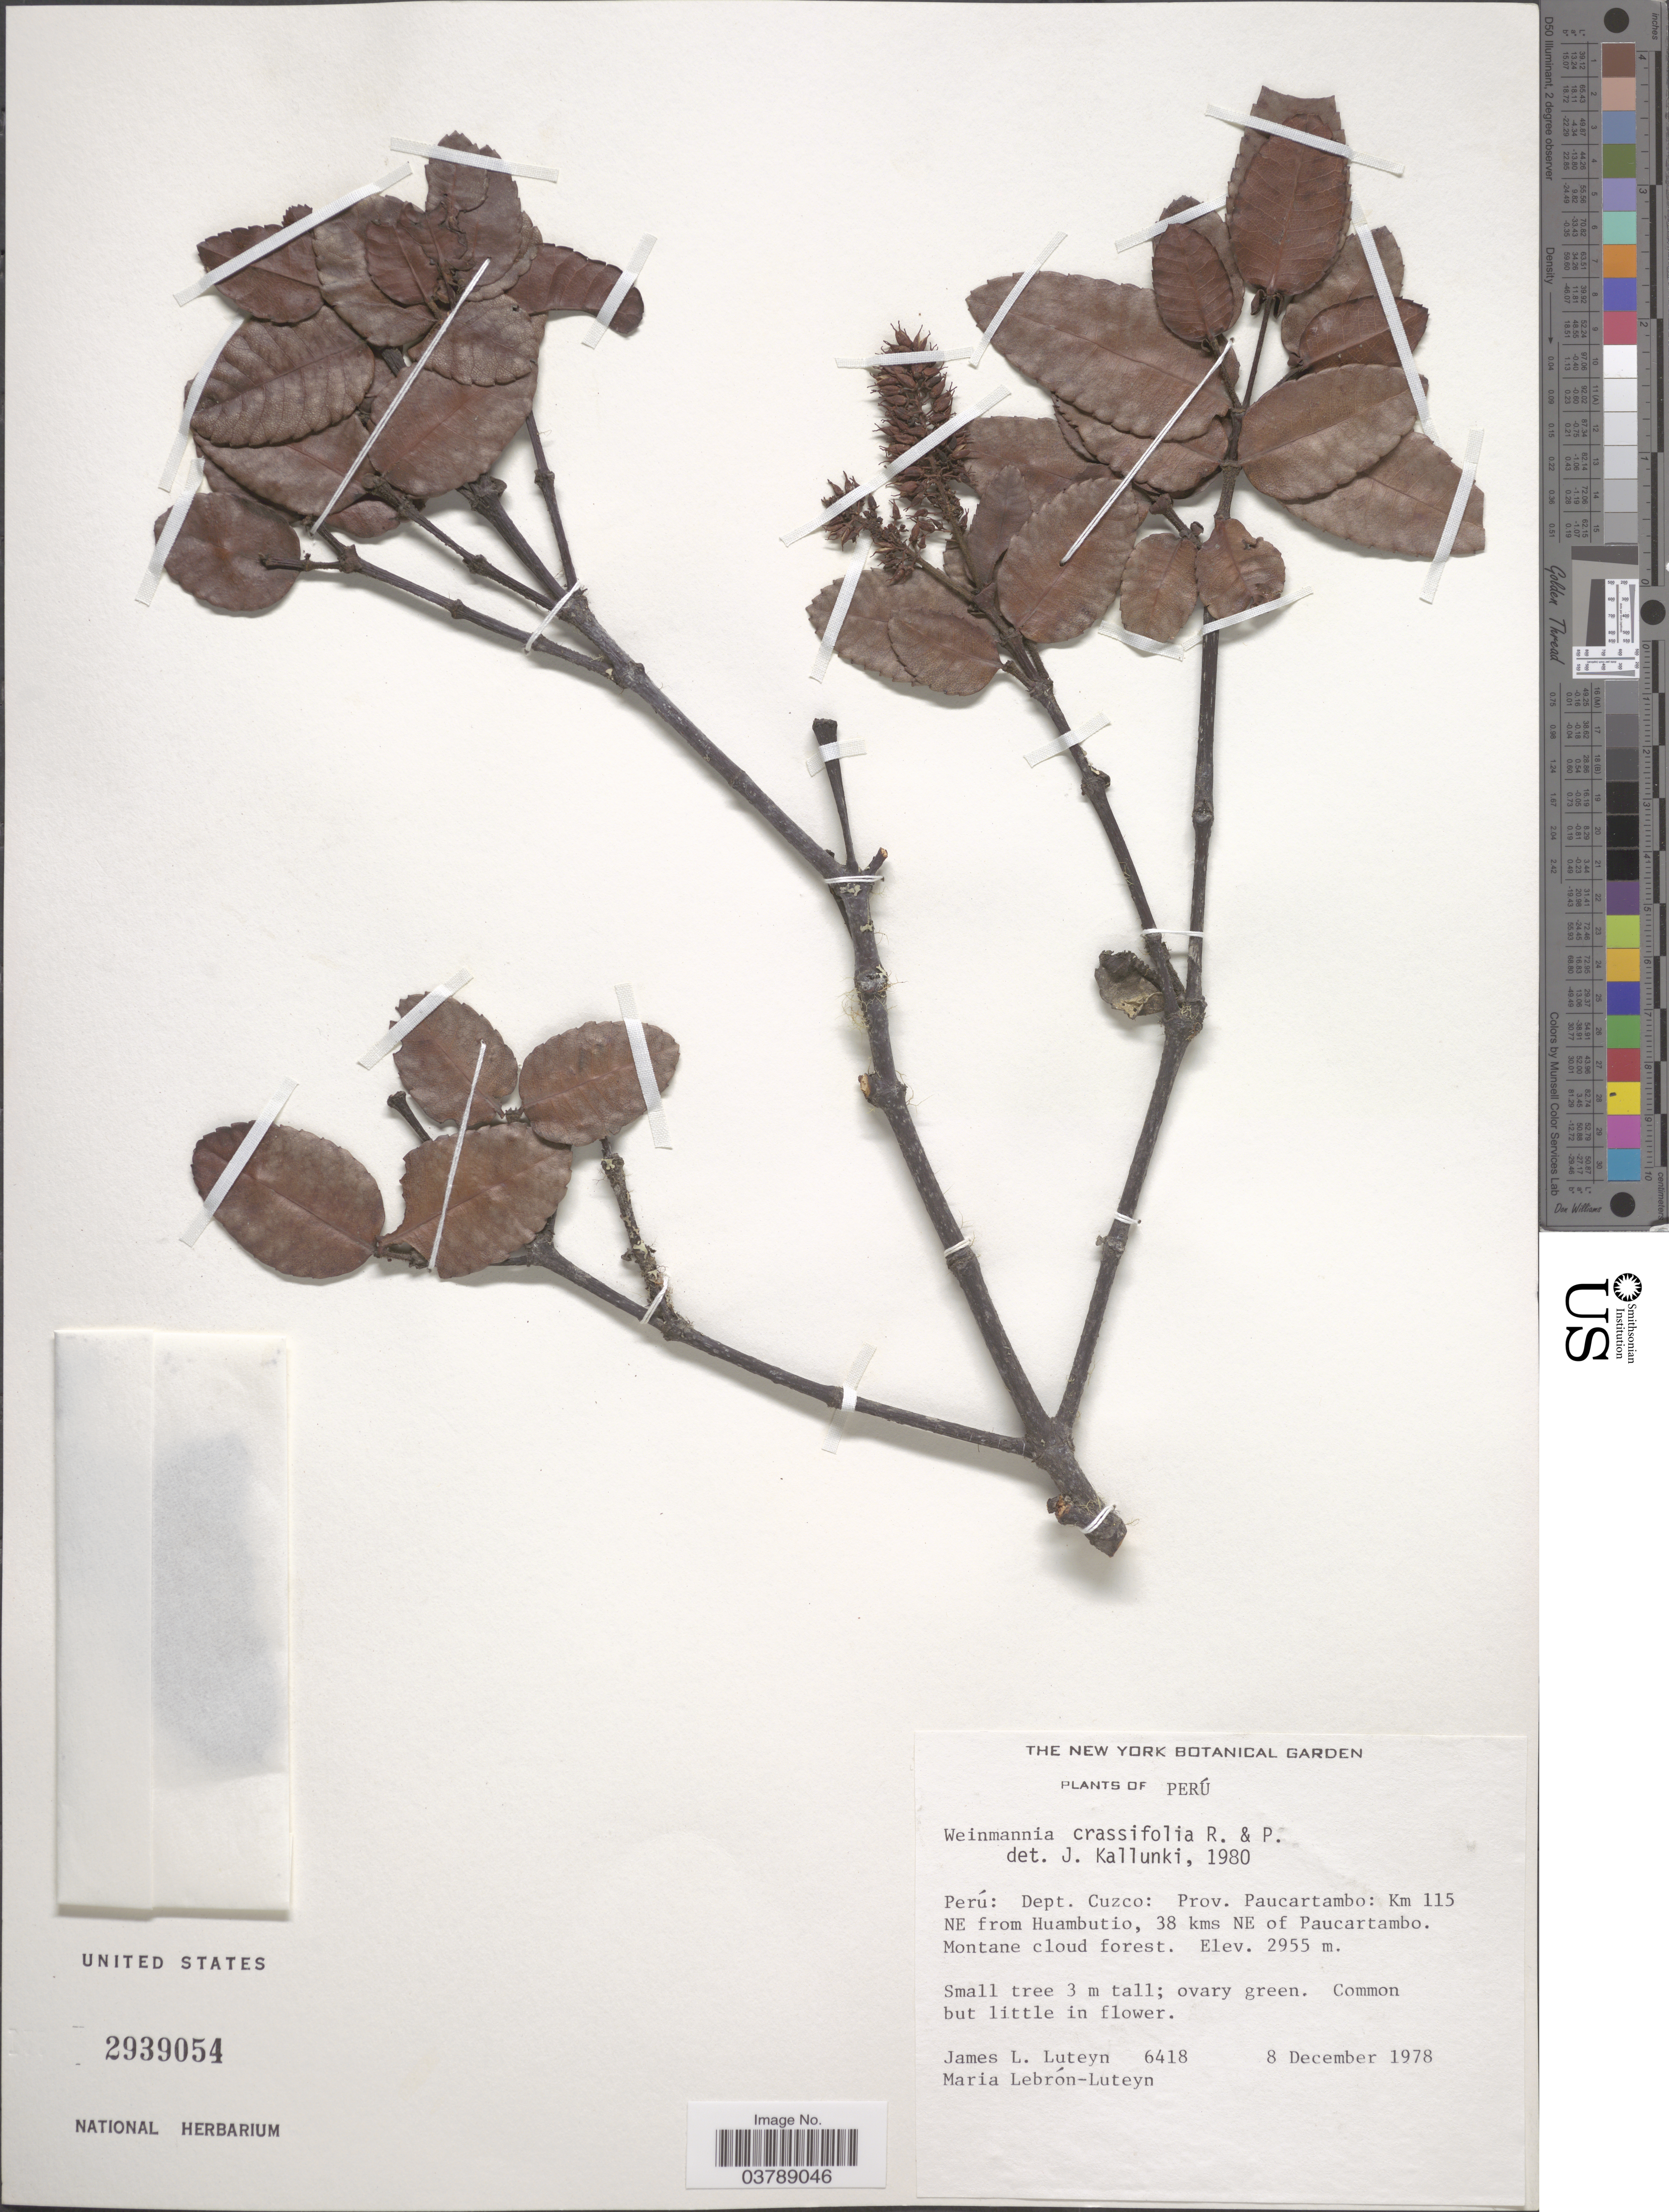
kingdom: Plantae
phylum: Tracheophyta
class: Magnoliopsida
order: Oxalidales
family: Cunoniaceae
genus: Weinmannia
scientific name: Weinmannia crassifolia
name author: Ruiz & Pav.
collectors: J. L. Luteyn & M. L. Lebrón-Luteyn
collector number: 6418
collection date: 1978-12-08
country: Peru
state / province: Cusco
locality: Dept. Cuzco: Prov. Paucartambo: Km 115 NE from Huambutio, 38 kms NE of Paucartambo.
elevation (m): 2955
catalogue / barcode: US 2939054